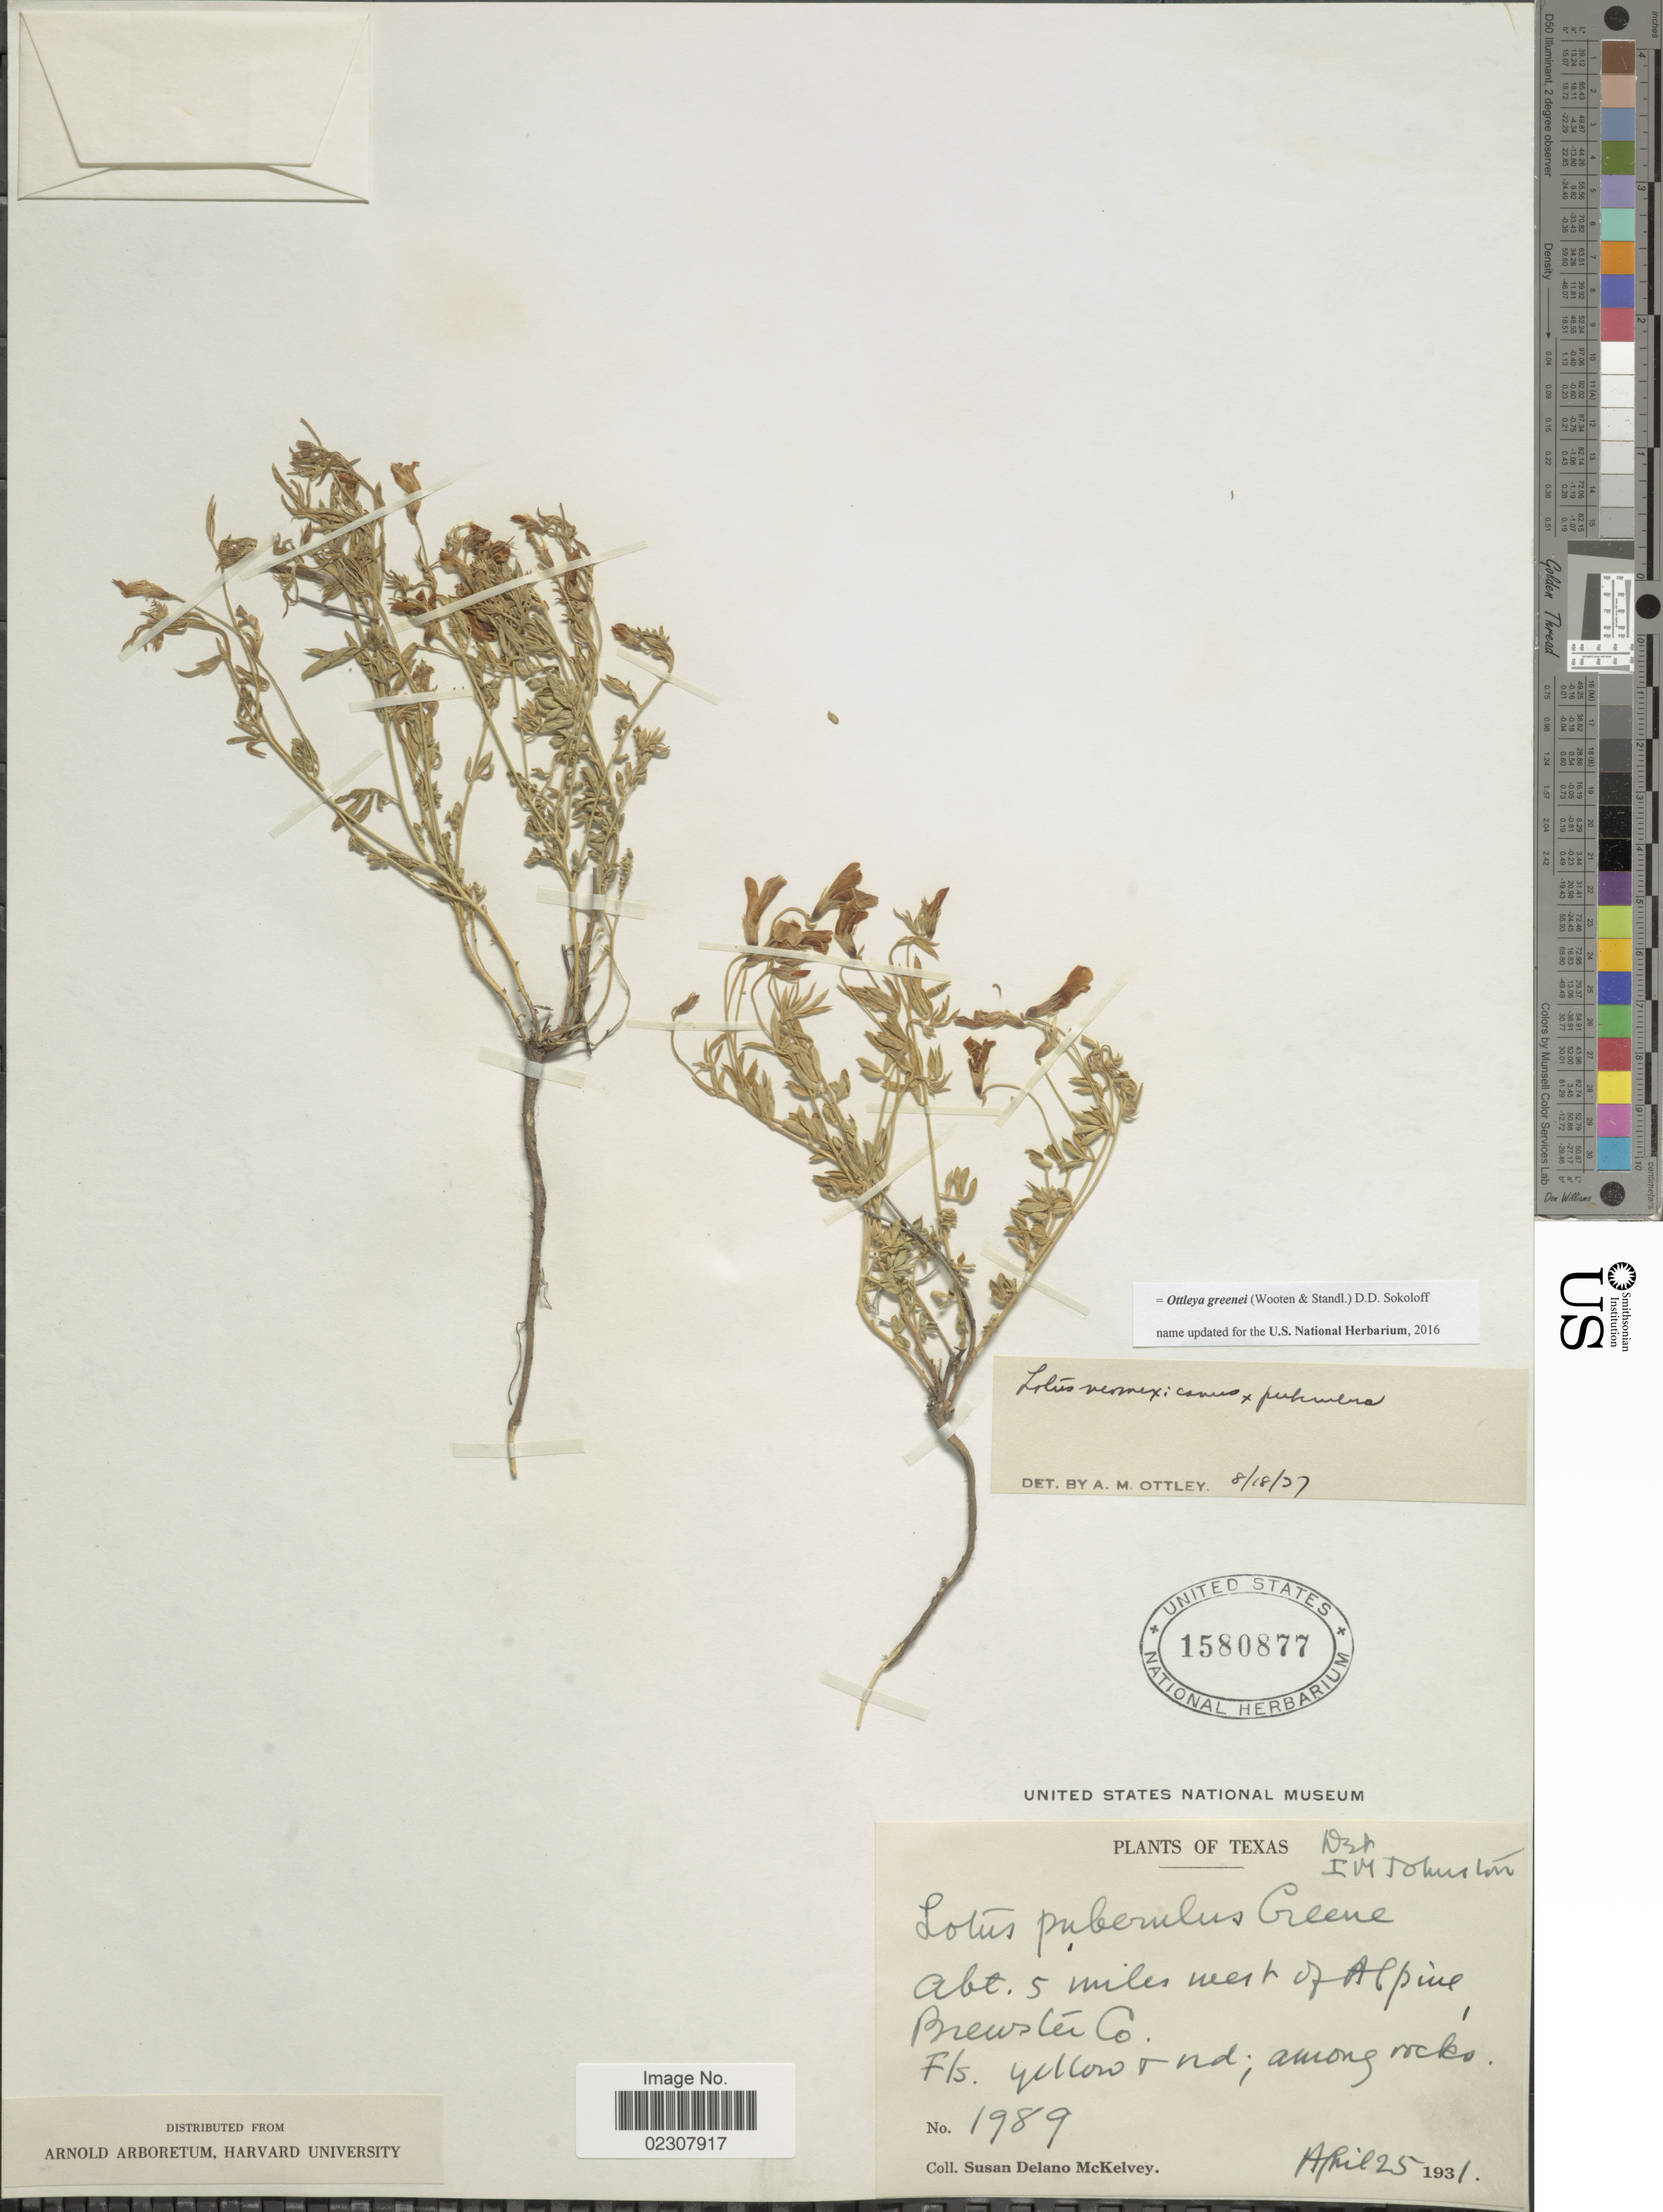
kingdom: Plantae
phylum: Tracheophyta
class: Magnoliopsida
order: Fabales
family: Fabaceae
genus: Ottleya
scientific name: Ottleya greenei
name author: (Wooten & Standl.) D.D. Sokoloff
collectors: S. A. McKelvey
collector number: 1989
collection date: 1931-04-25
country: United States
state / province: Texas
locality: Abt 5 miles west of Alpine, Brewster Co; among rocks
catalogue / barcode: US 1580877